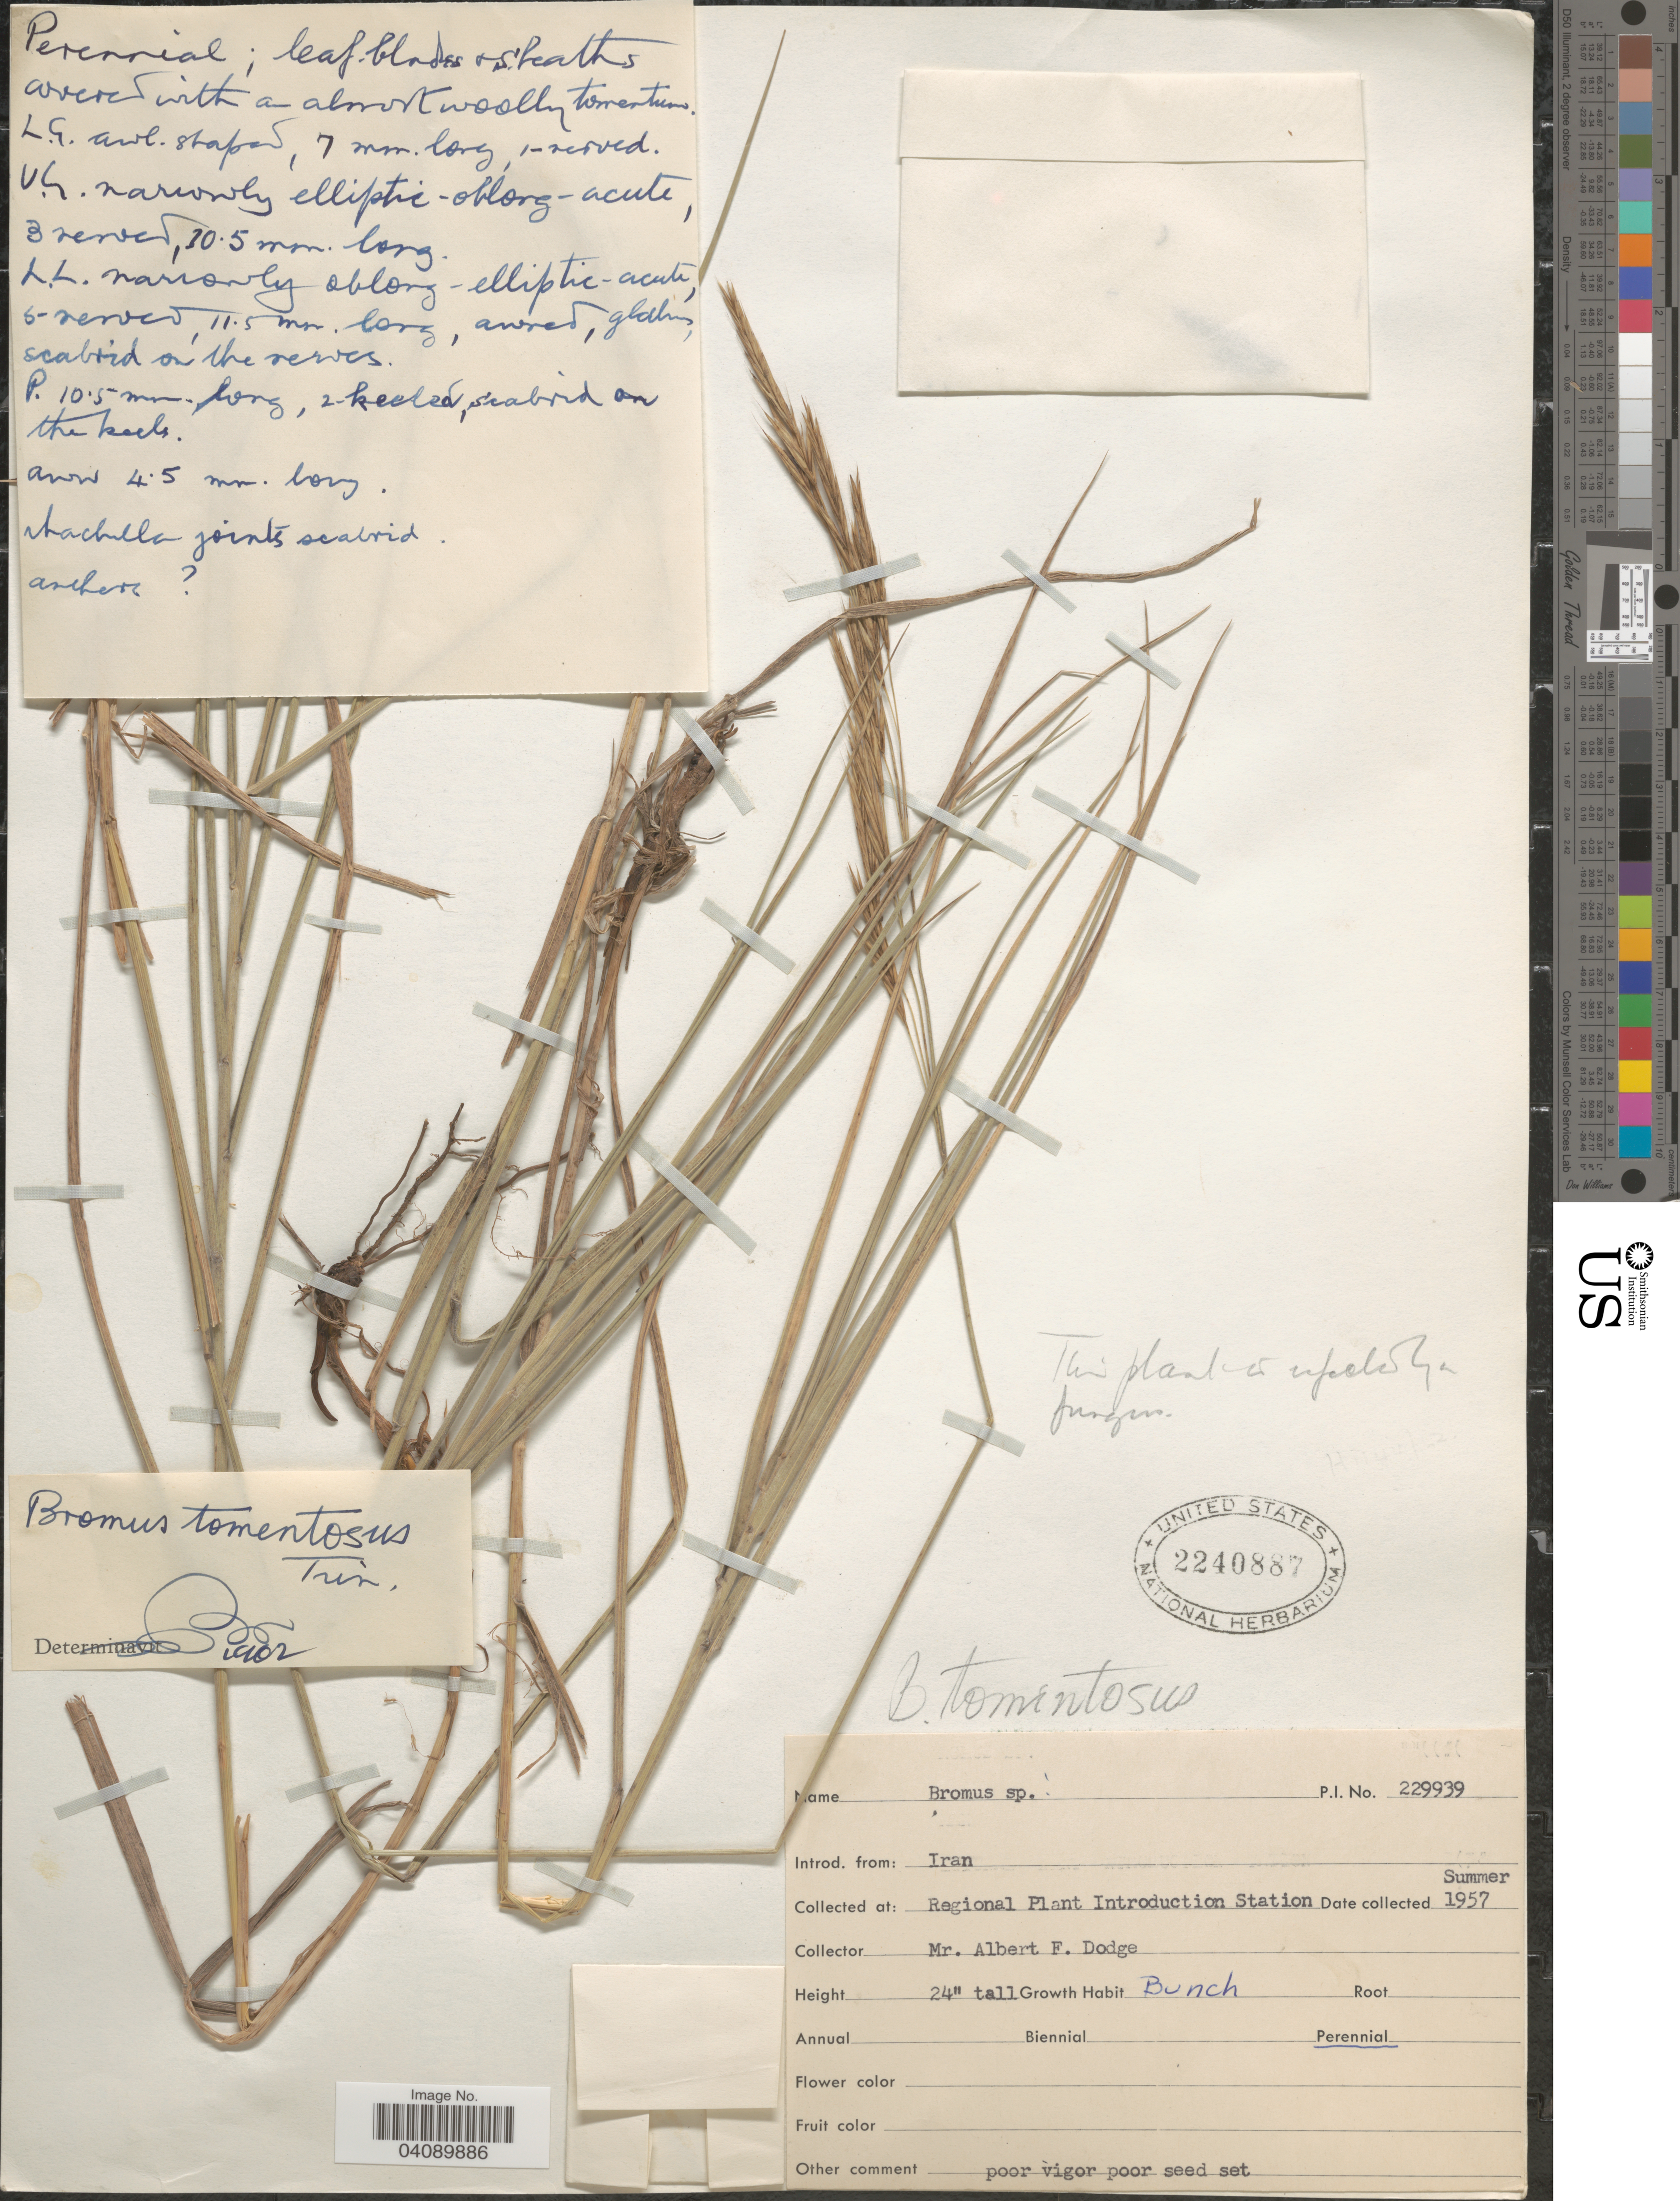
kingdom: Plantae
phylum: Tracheophyta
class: Liliopsida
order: Poales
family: Poaceae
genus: Bromus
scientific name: Bromus tomentosus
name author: Trin.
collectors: A. Dodge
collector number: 229939?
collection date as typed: Summer 1957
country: United States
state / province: Iowa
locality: Regional Plant Introduction Station.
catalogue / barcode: US 2240887